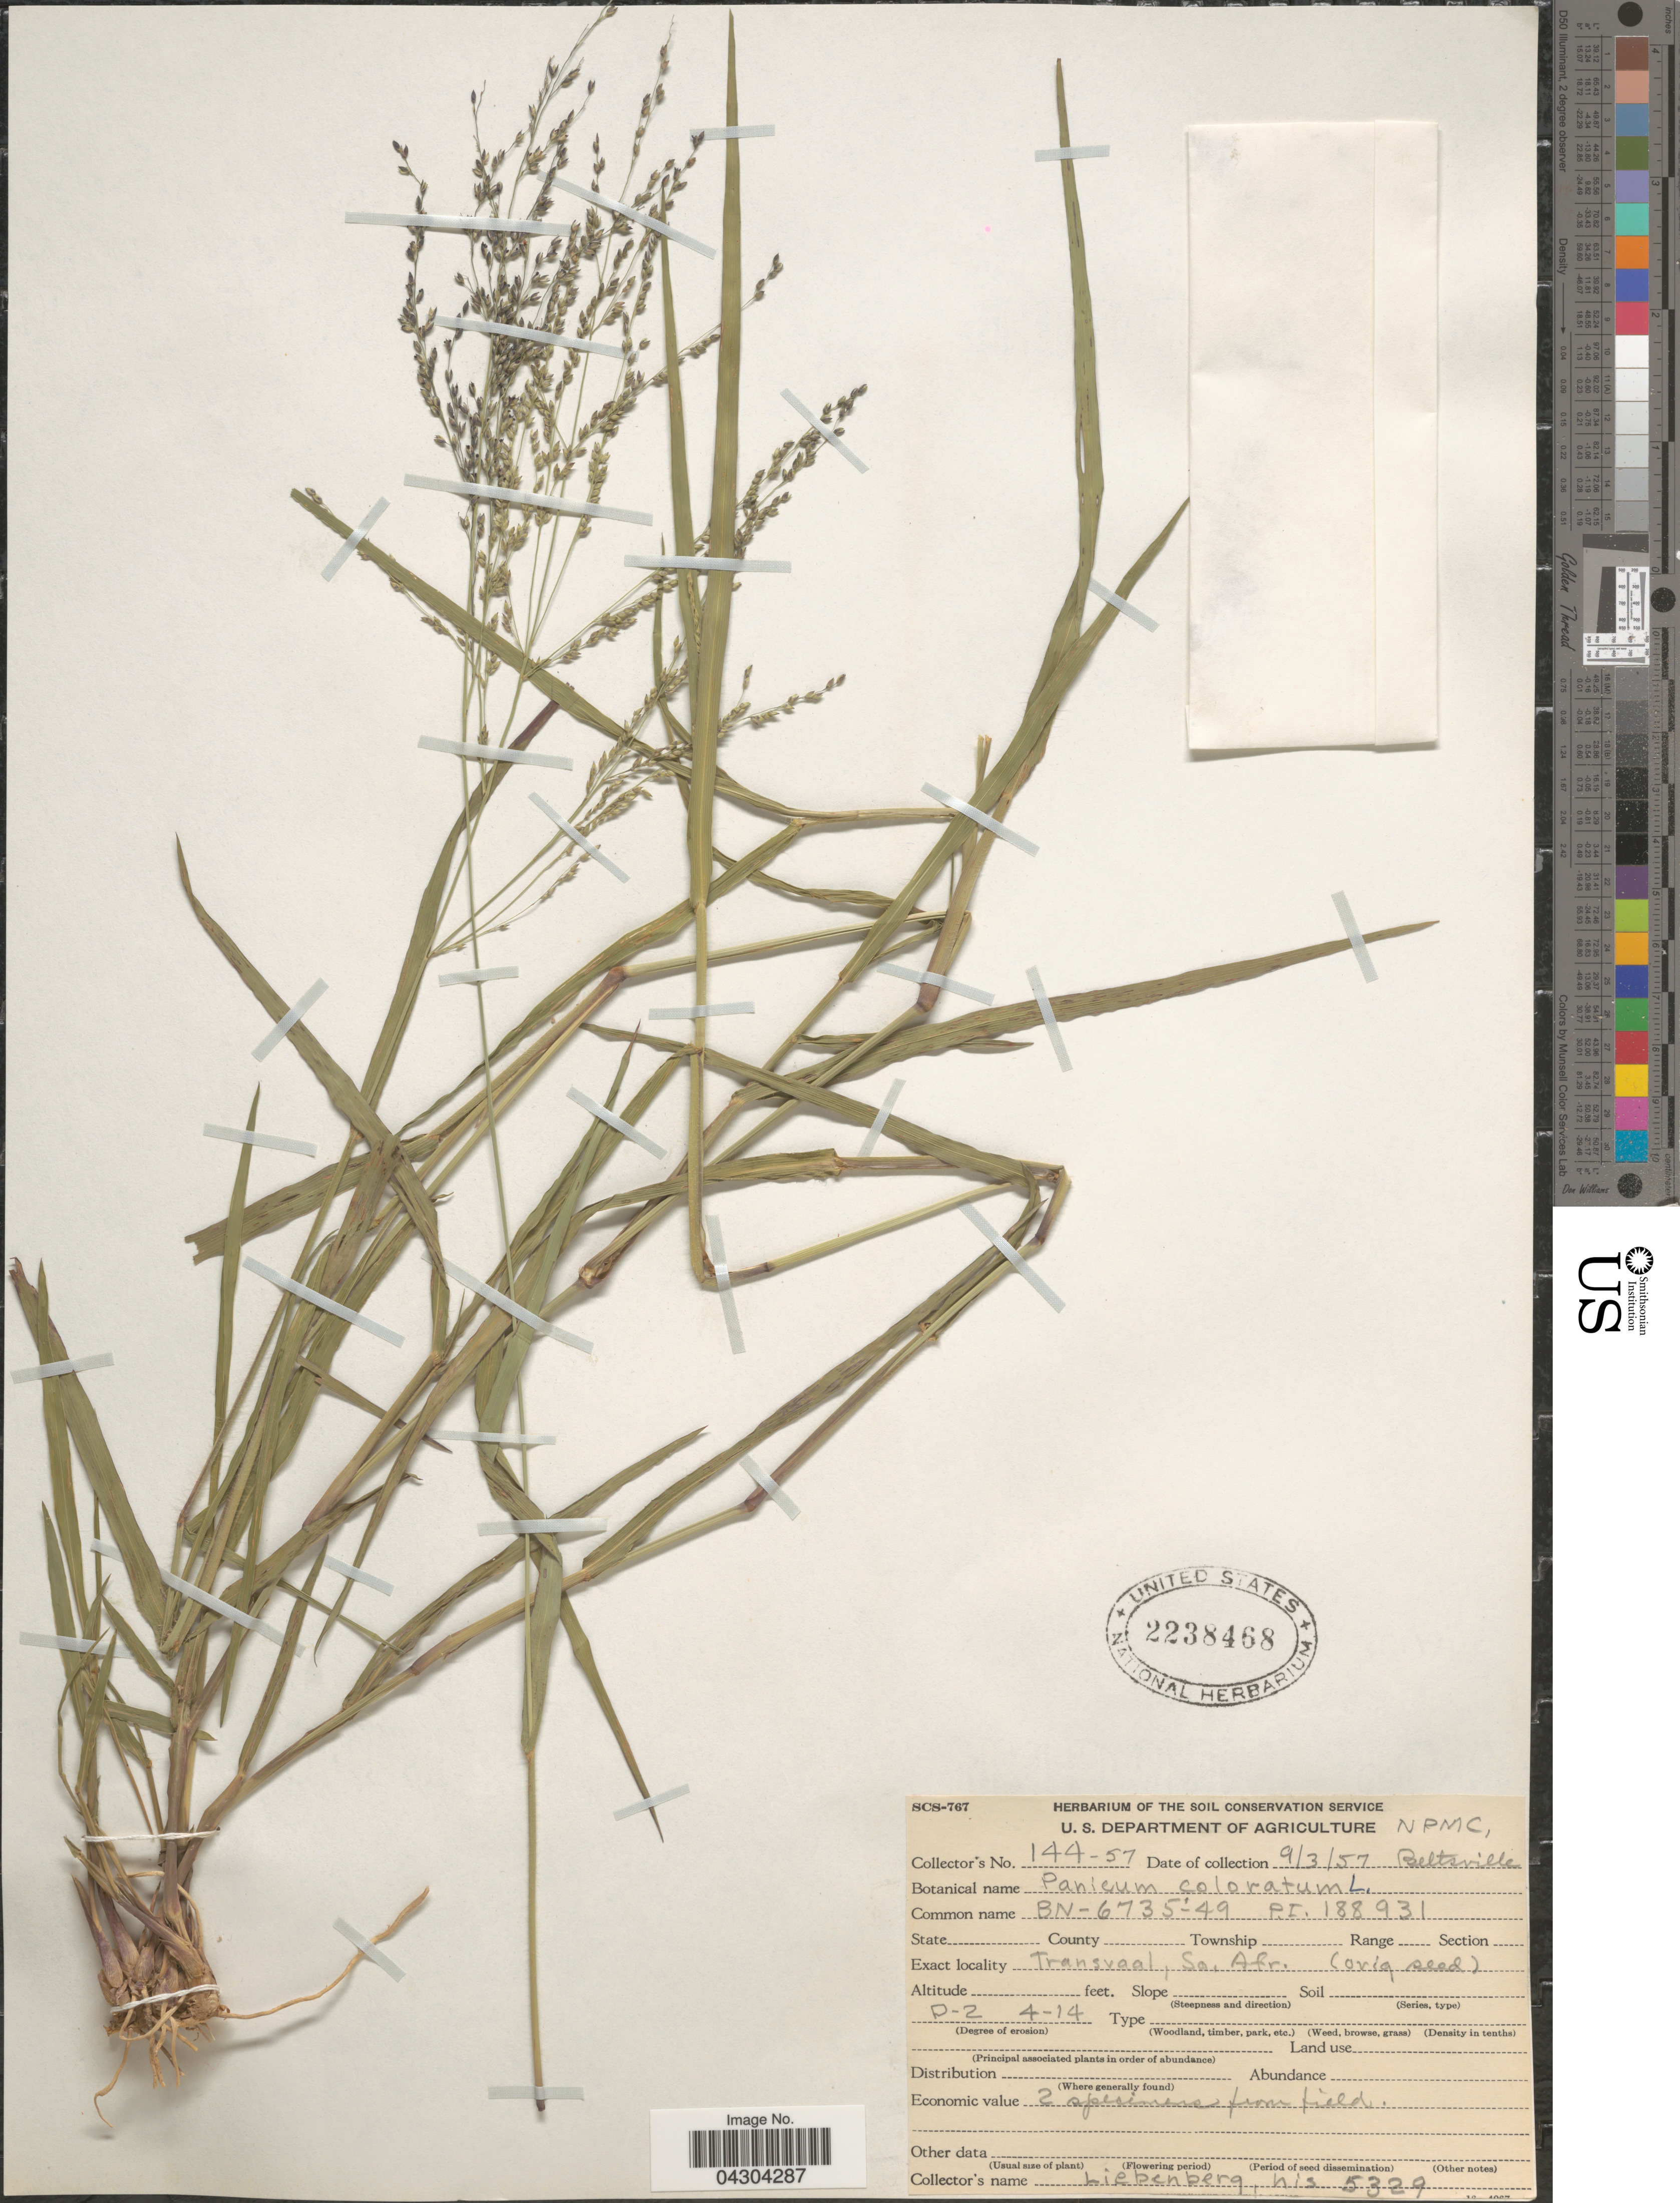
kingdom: Plantae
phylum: Tracheophyta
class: Liliopsida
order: Poales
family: Poaceae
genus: Panicum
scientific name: Panicum coloratum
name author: L.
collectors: -. Liebenberg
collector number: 5329/144-57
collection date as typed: Transcribed d/m/y: 9/3/57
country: United States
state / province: Maryland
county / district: Prince George's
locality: Beltsville.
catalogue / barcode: US 2238468